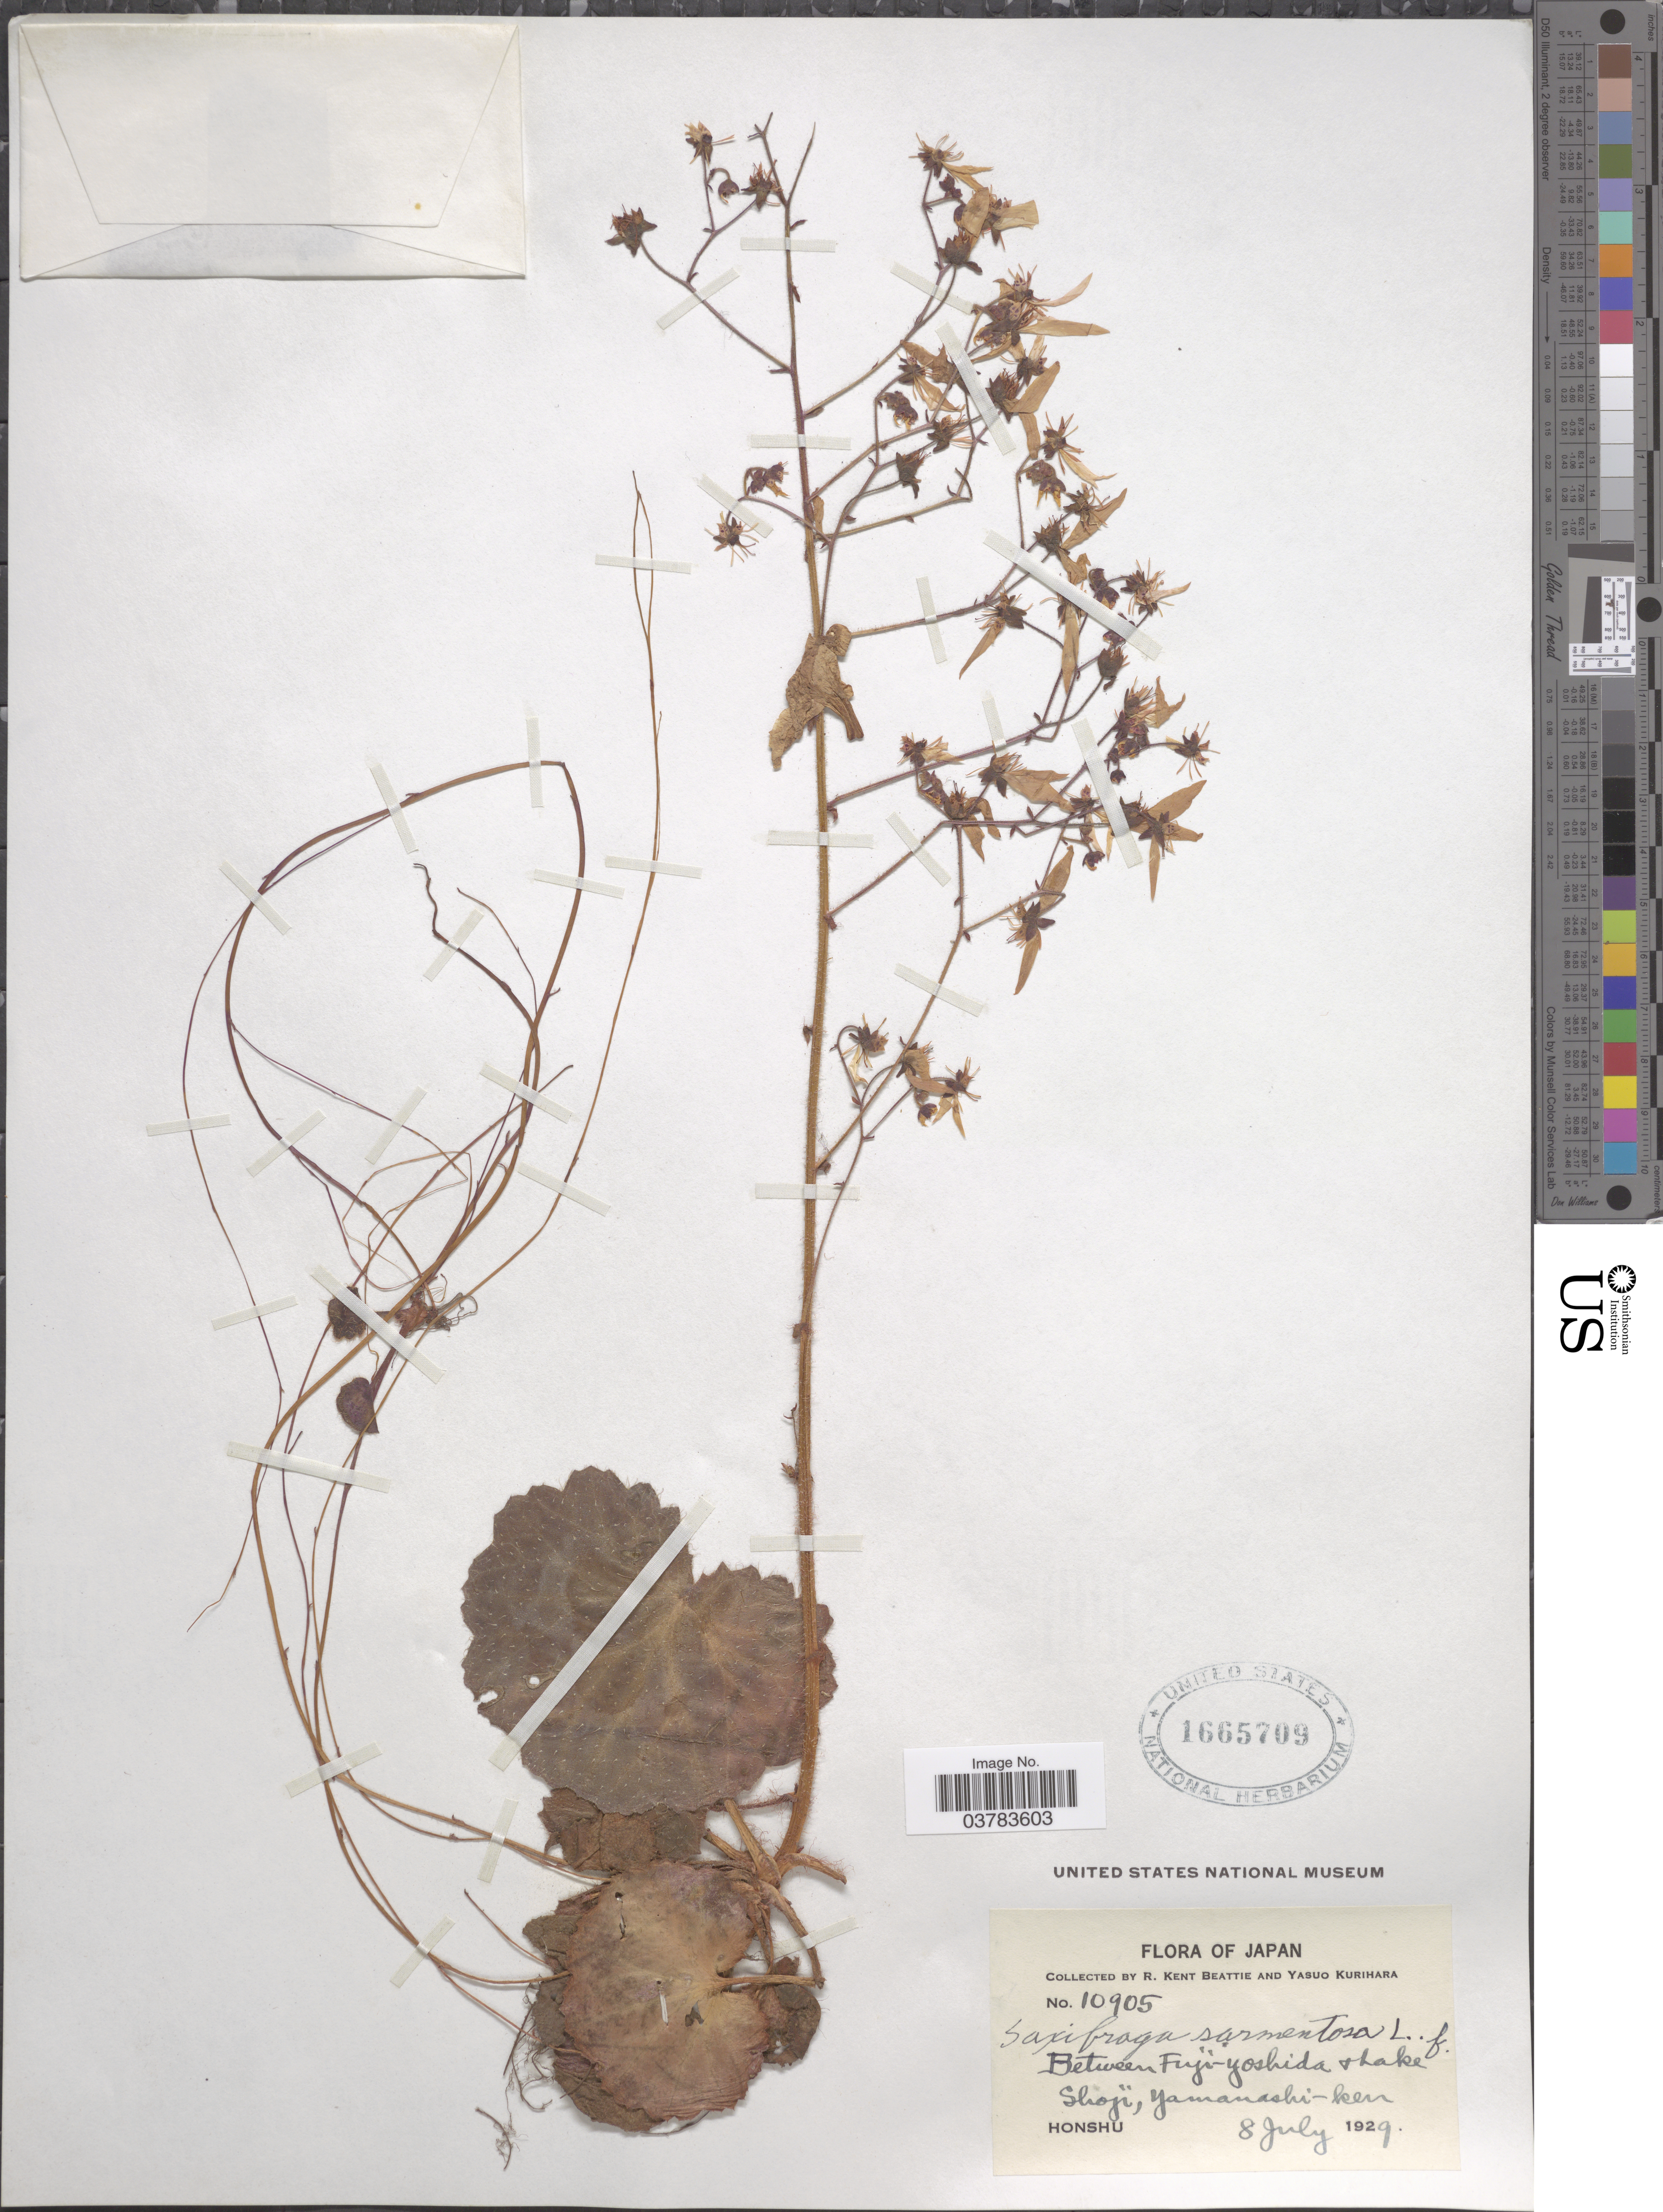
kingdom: Plantae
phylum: Tracheophyta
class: Magnoliopsida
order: Saxifragales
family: Saxifragaceae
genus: Saxifraga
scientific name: Saxifraga sarmentosa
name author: L. f.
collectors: R. K. Beattie & Y. Kurihara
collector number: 10905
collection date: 1929-07-08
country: Japan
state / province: Yamanasi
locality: Between Fuji-yoshida + Lake Shoji, Yamanashi-ken.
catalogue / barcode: US 1665709